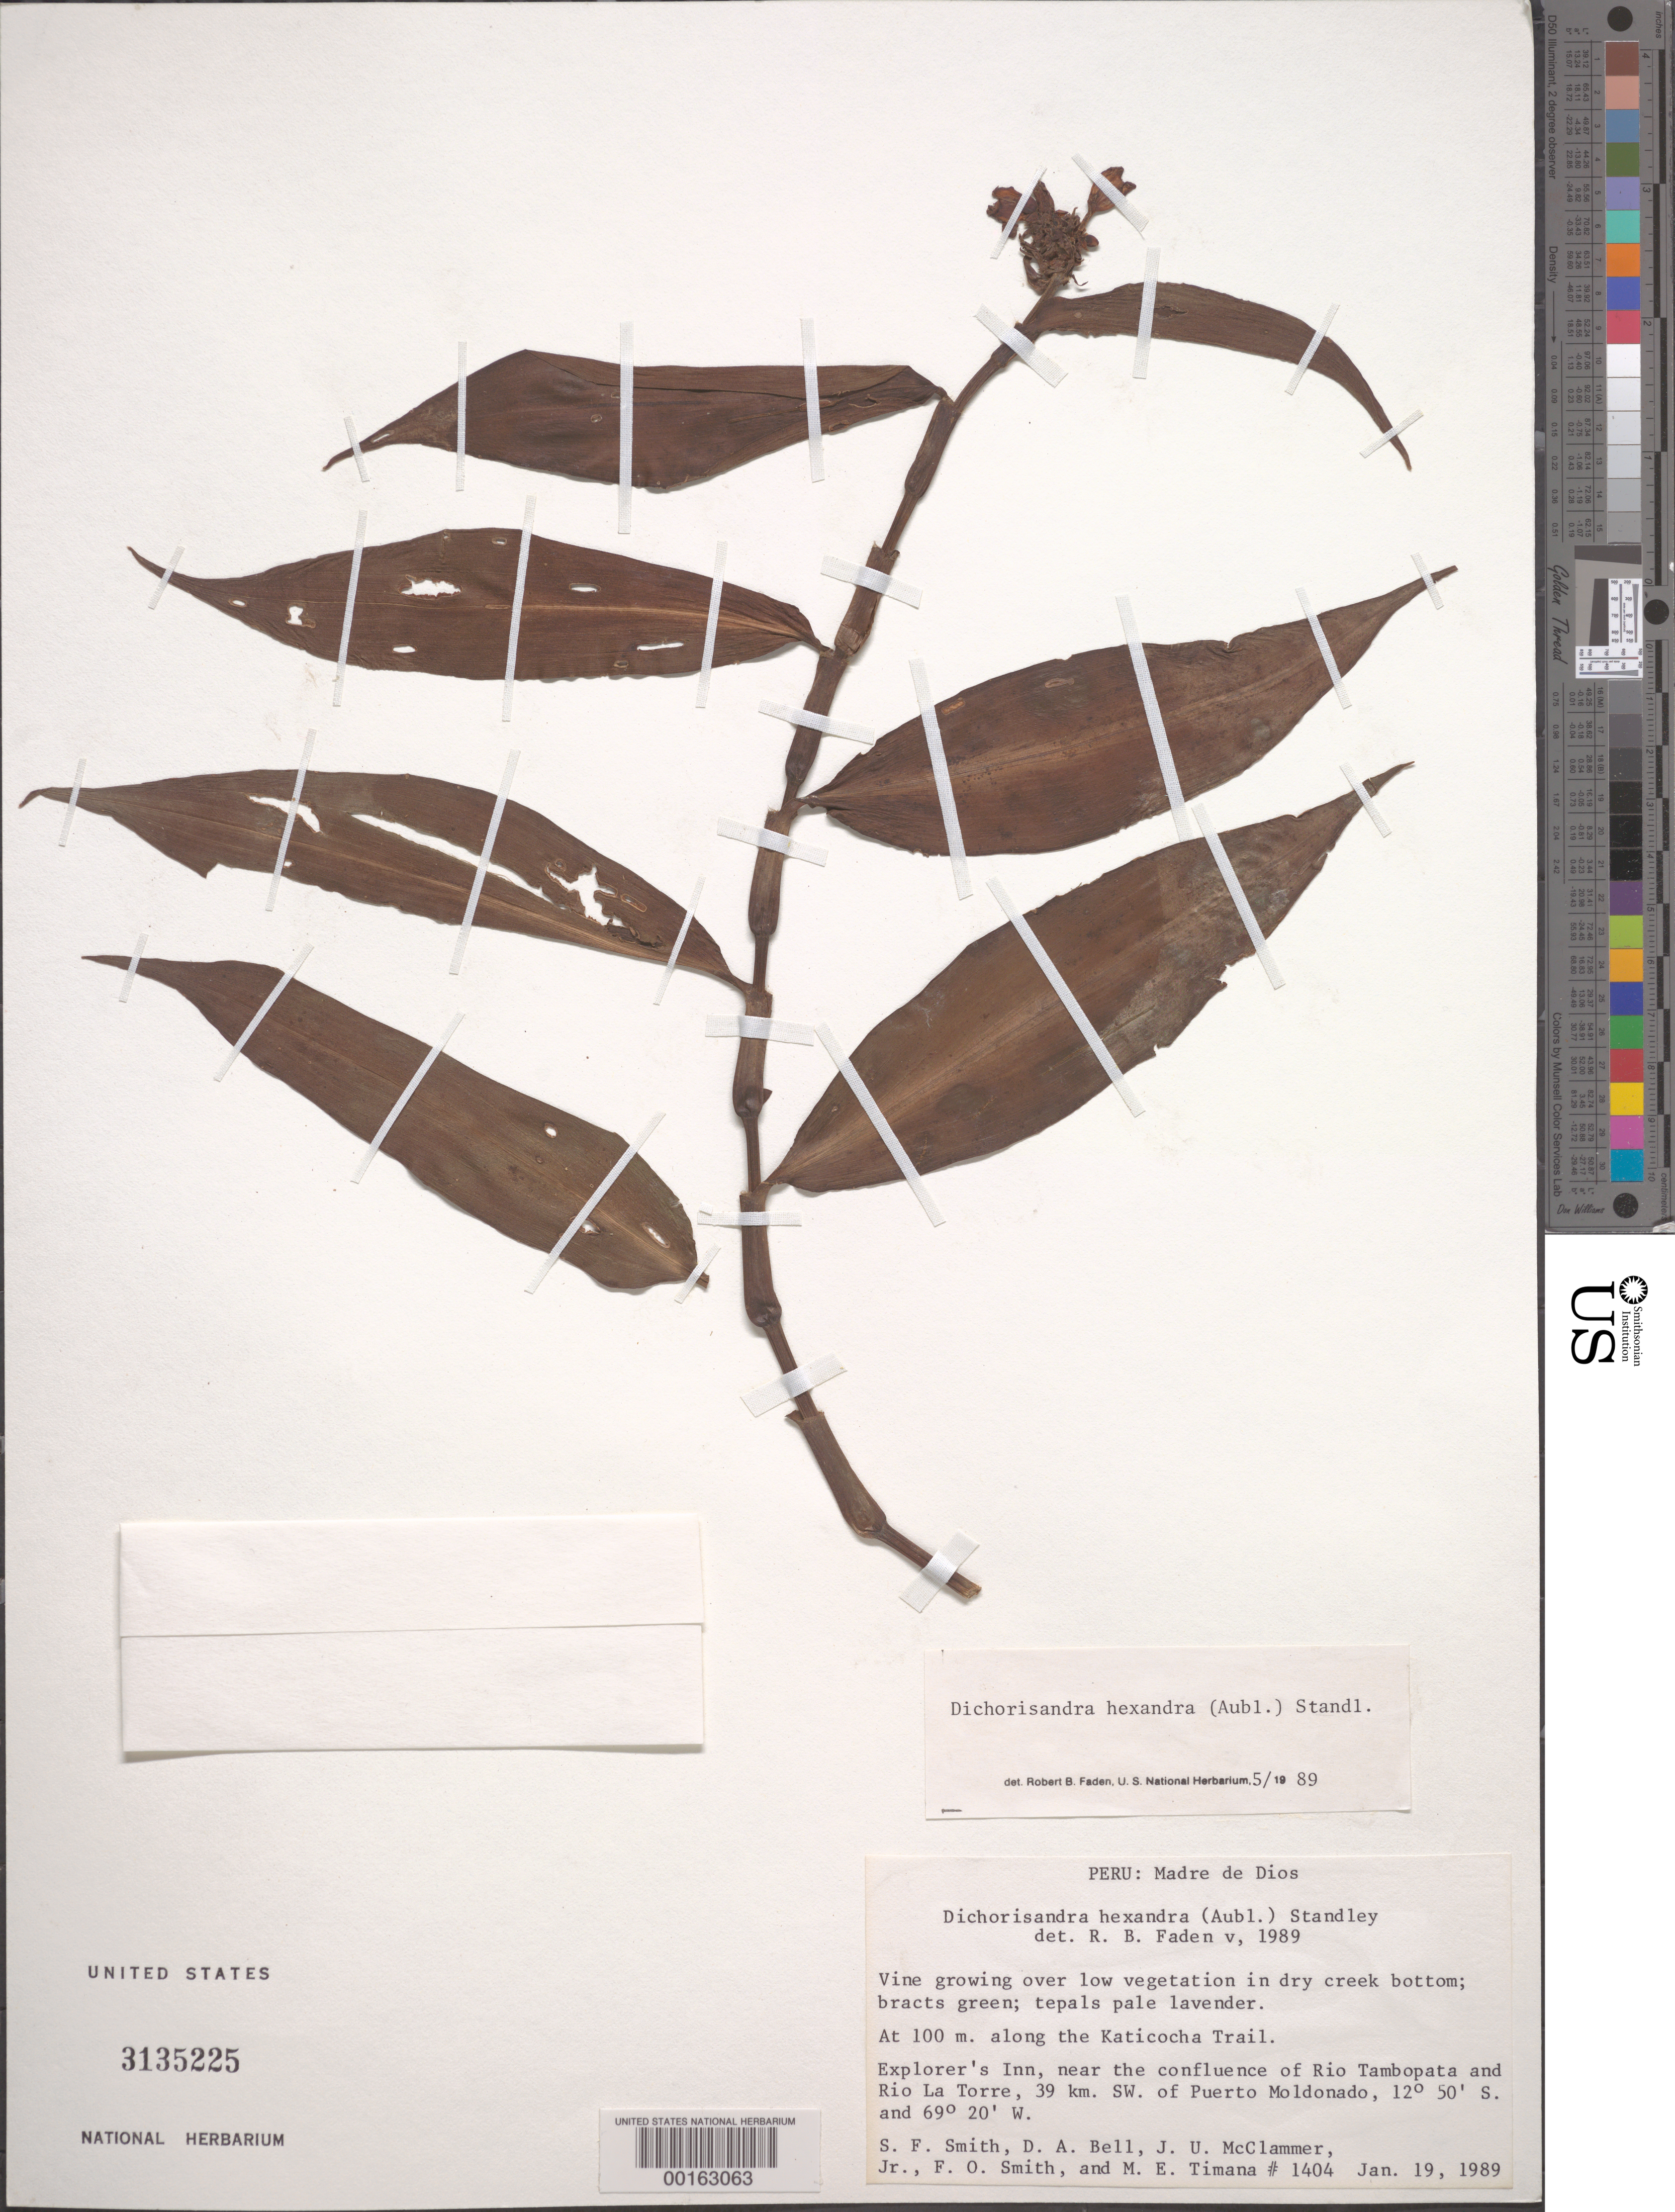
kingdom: Plantae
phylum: Tracheophyta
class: Liliopsida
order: Commelinales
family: Commelinaceae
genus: Dichorisandra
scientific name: Dichorisandra hexandra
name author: (Aubl.) Standl.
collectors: S.F. Smith, D. A. Bell, J. Mcclammer Jr. & F. Smith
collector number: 1404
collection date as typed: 19 Jan 1989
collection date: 1989-01-19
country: Peru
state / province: Madre de Dios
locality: Explorer's inn, near the confluence of rio tambopata and rio la torre, 39 km sw of puerto maldonado, along the katicocha trail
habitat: Along trail, in dry creek bottom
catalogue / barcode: US 3135225